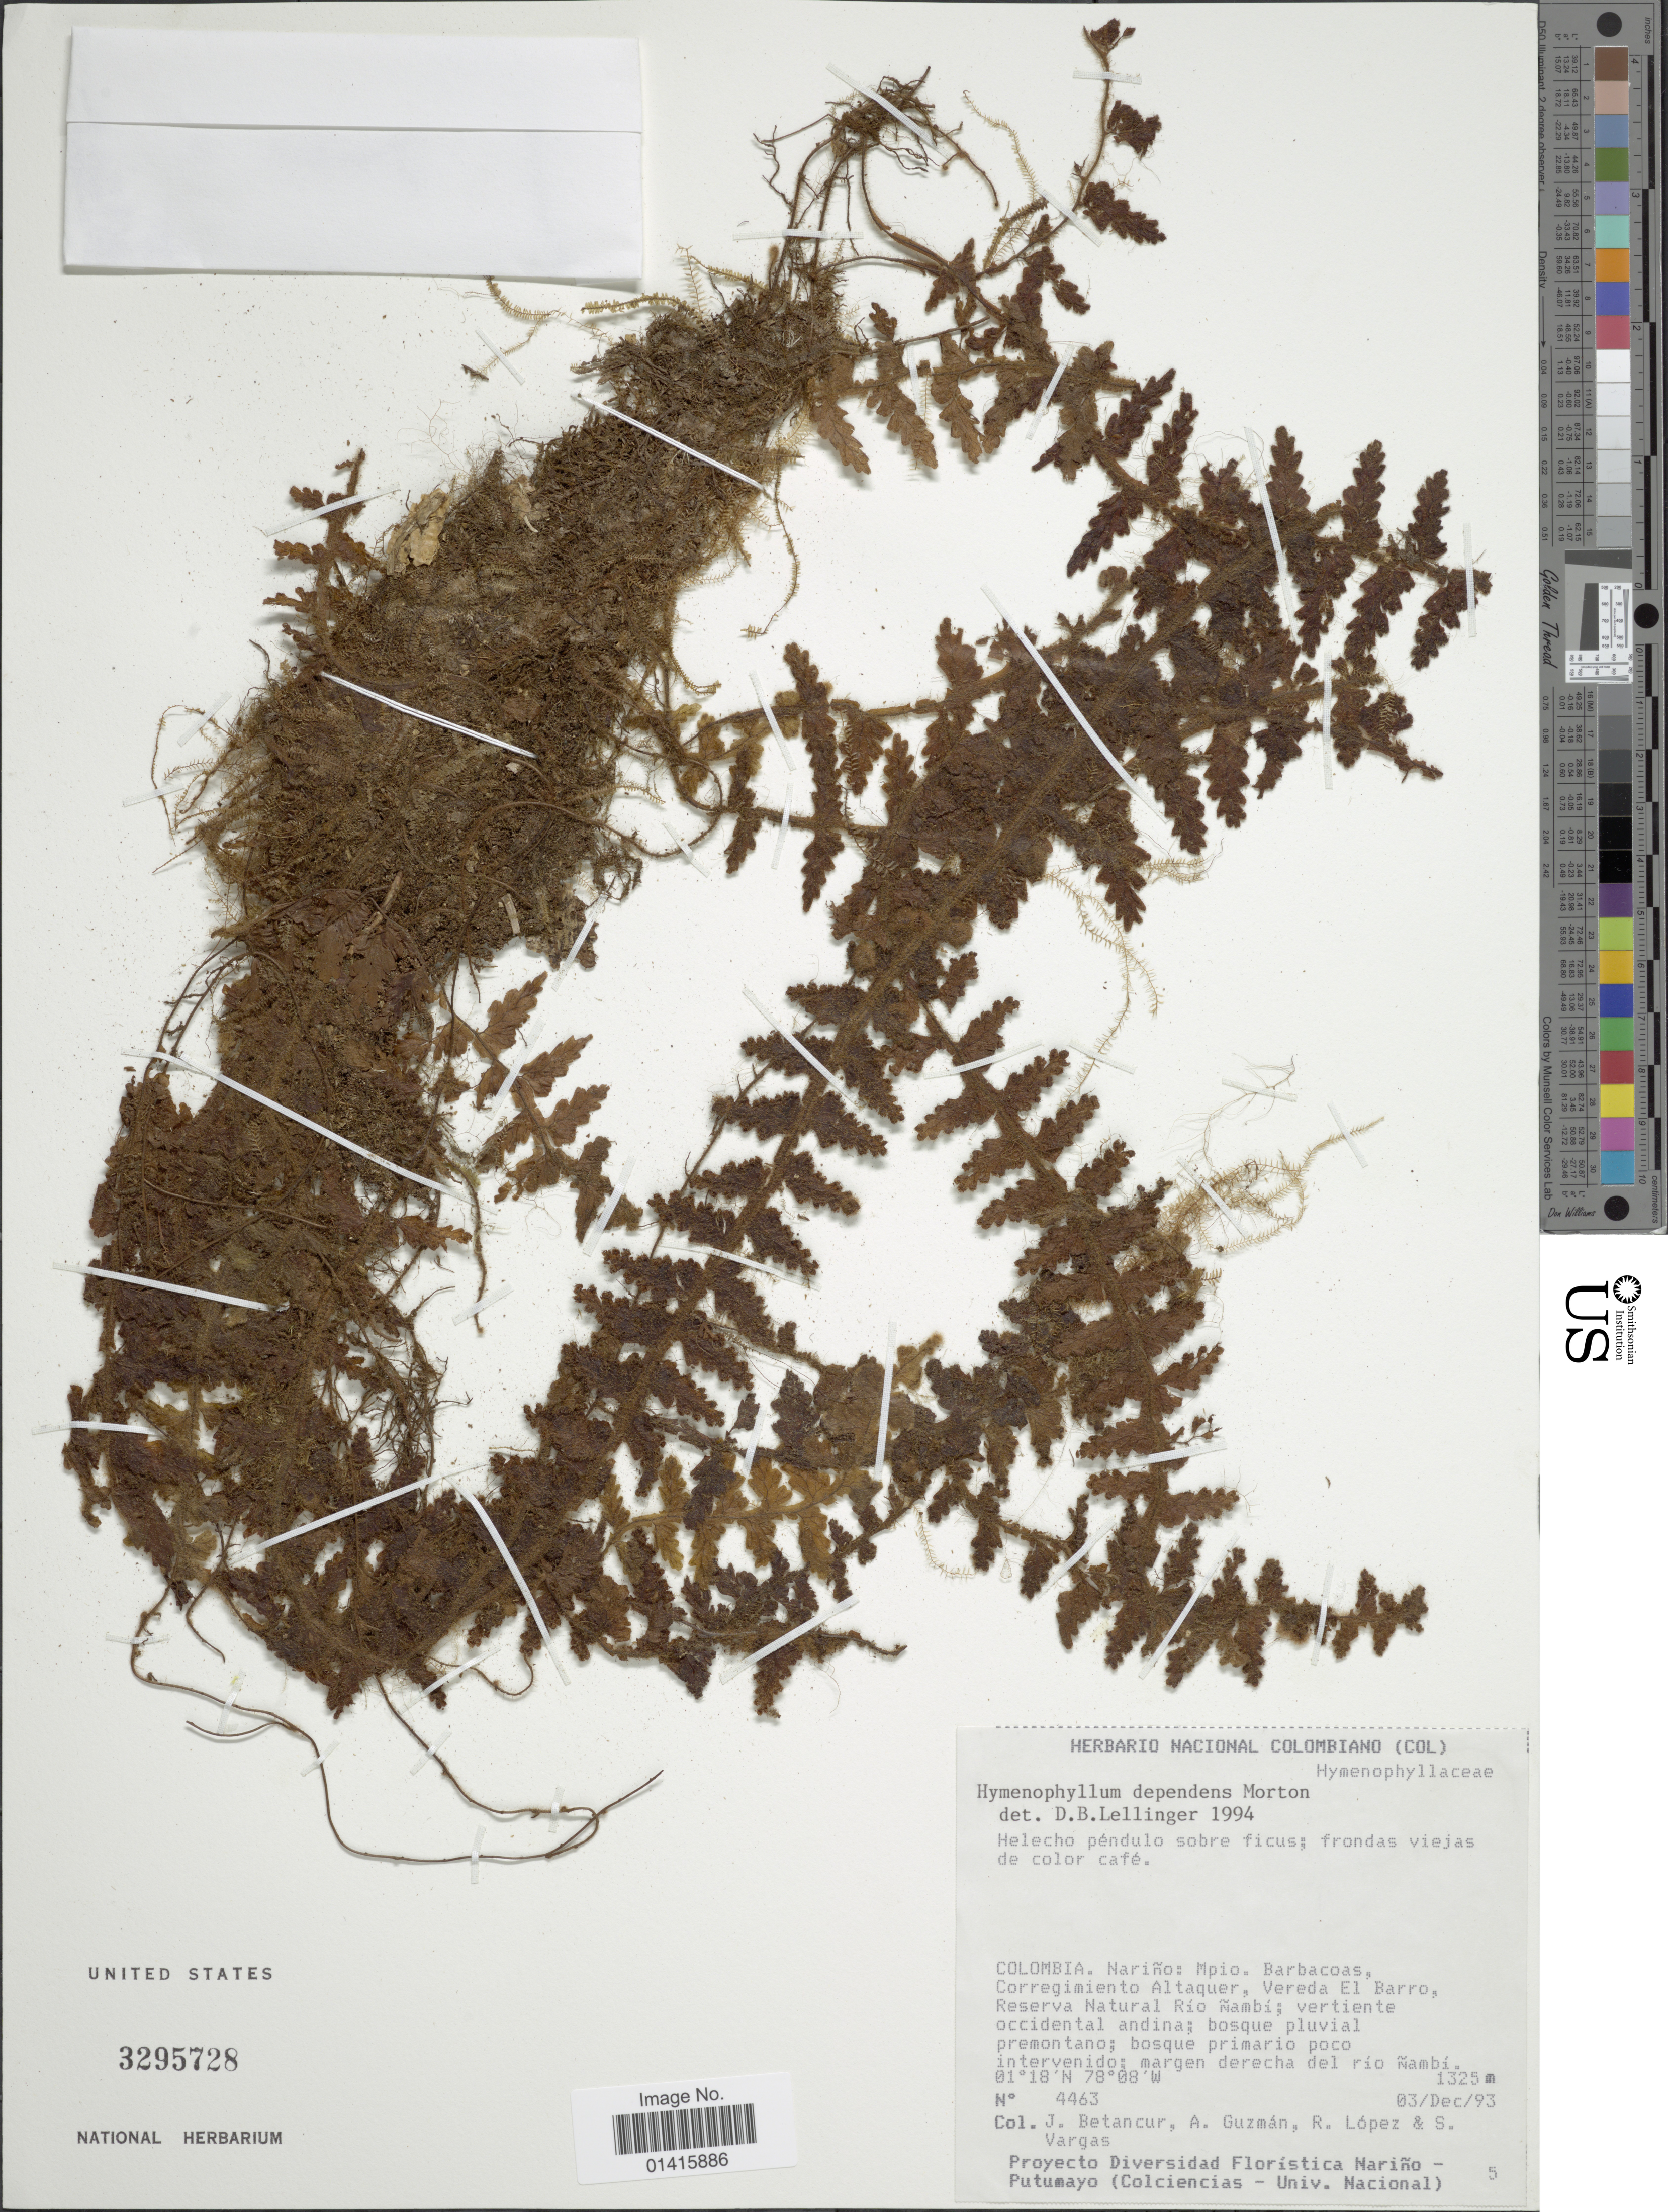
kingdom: Plantae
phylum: Tracheophyta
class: Polypodiopsida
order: Hymenophyllales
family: Hymenophyllaceae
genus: Hymenophyllum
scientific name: Hymenophyllum dependens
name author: C.V. Morton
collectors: J. Betancur, A. Guzman, López, R. M. & S. Vargas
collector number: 4463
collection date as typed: Transcribed d/m/y: 3/12/93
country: Colombia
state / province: Nariño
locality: Colombia Narino: Mpio. Barbacoas, Corregimiento Altaquer, Vereda El Barro, Reserva Natural Rio Nambi; vertiente occidental andina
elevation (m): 1325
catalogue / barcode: US 3295728